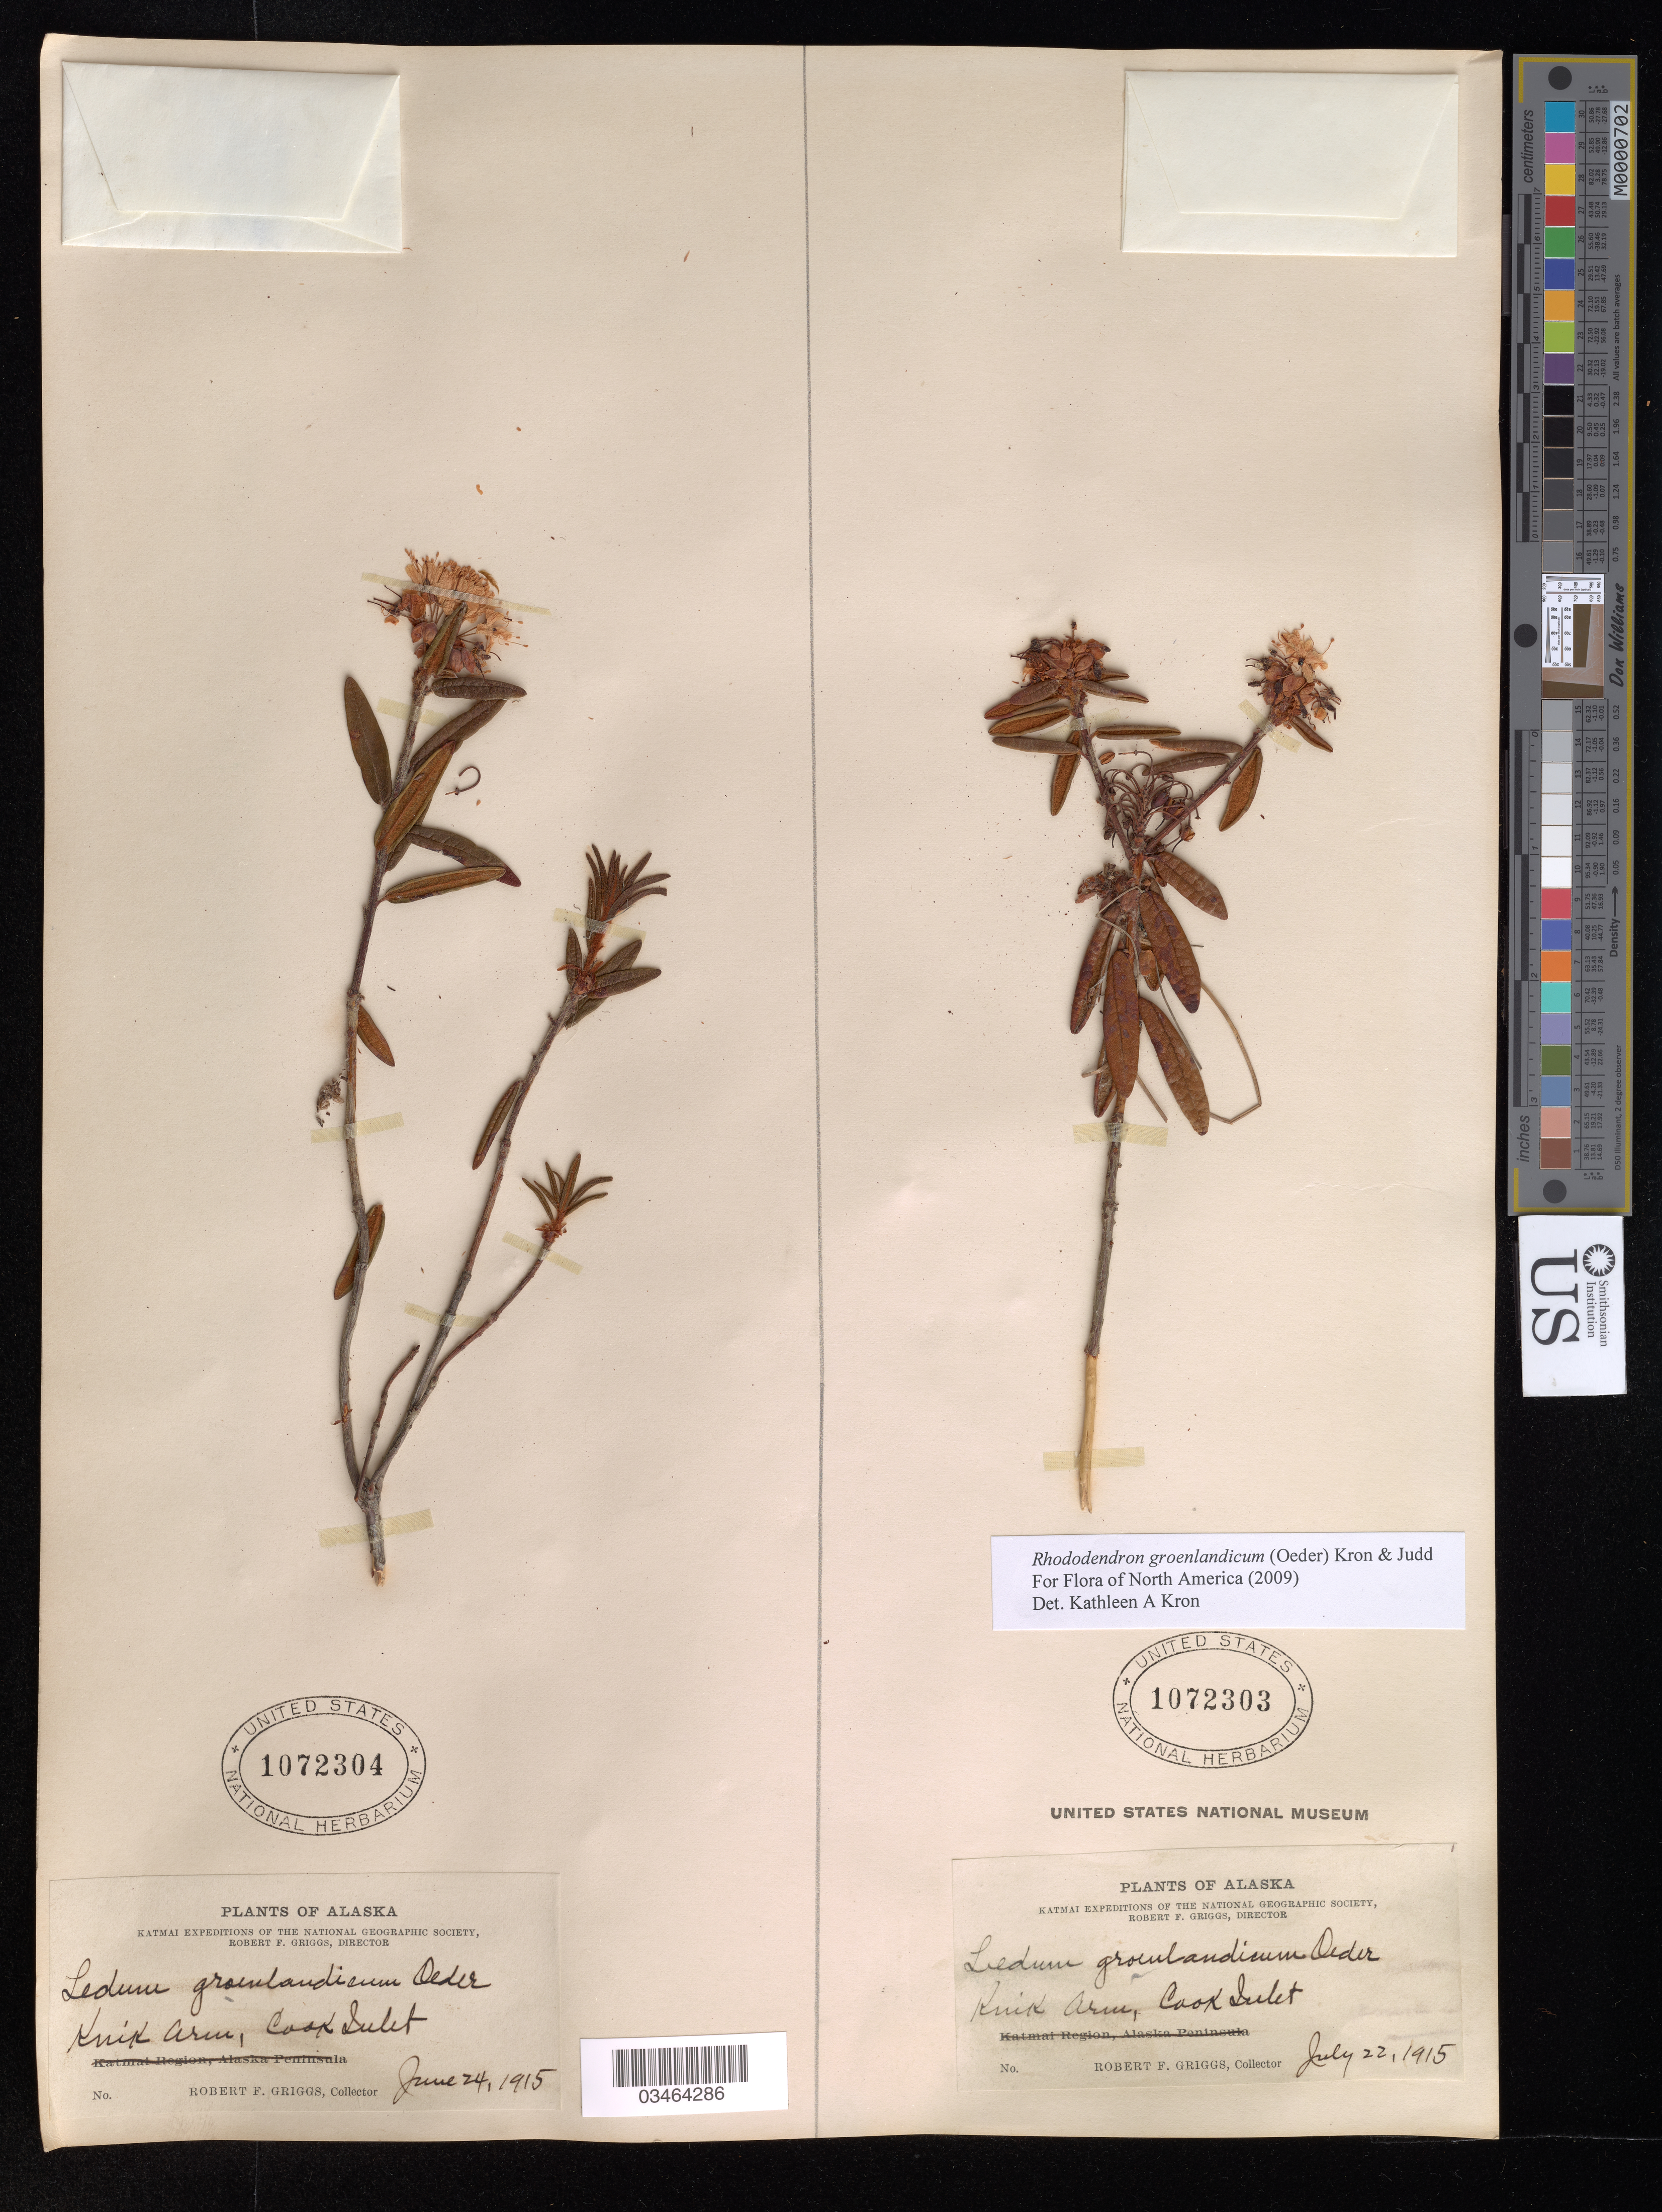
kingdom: Plantae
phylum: Tracheophyta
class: Magnoliopsida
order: Ericales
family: Ericaceae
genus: Rhododendron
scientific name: Rhododendron groenlandicum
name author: (Oeder) Kron & Judd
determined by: Kron, K. A.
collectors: R. F. Griggs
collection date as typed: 24 Jun 1915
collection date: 1915-06-24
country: United States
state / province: Alaska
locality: Knik Arm, Cook Inlet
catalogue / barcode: US 1072304